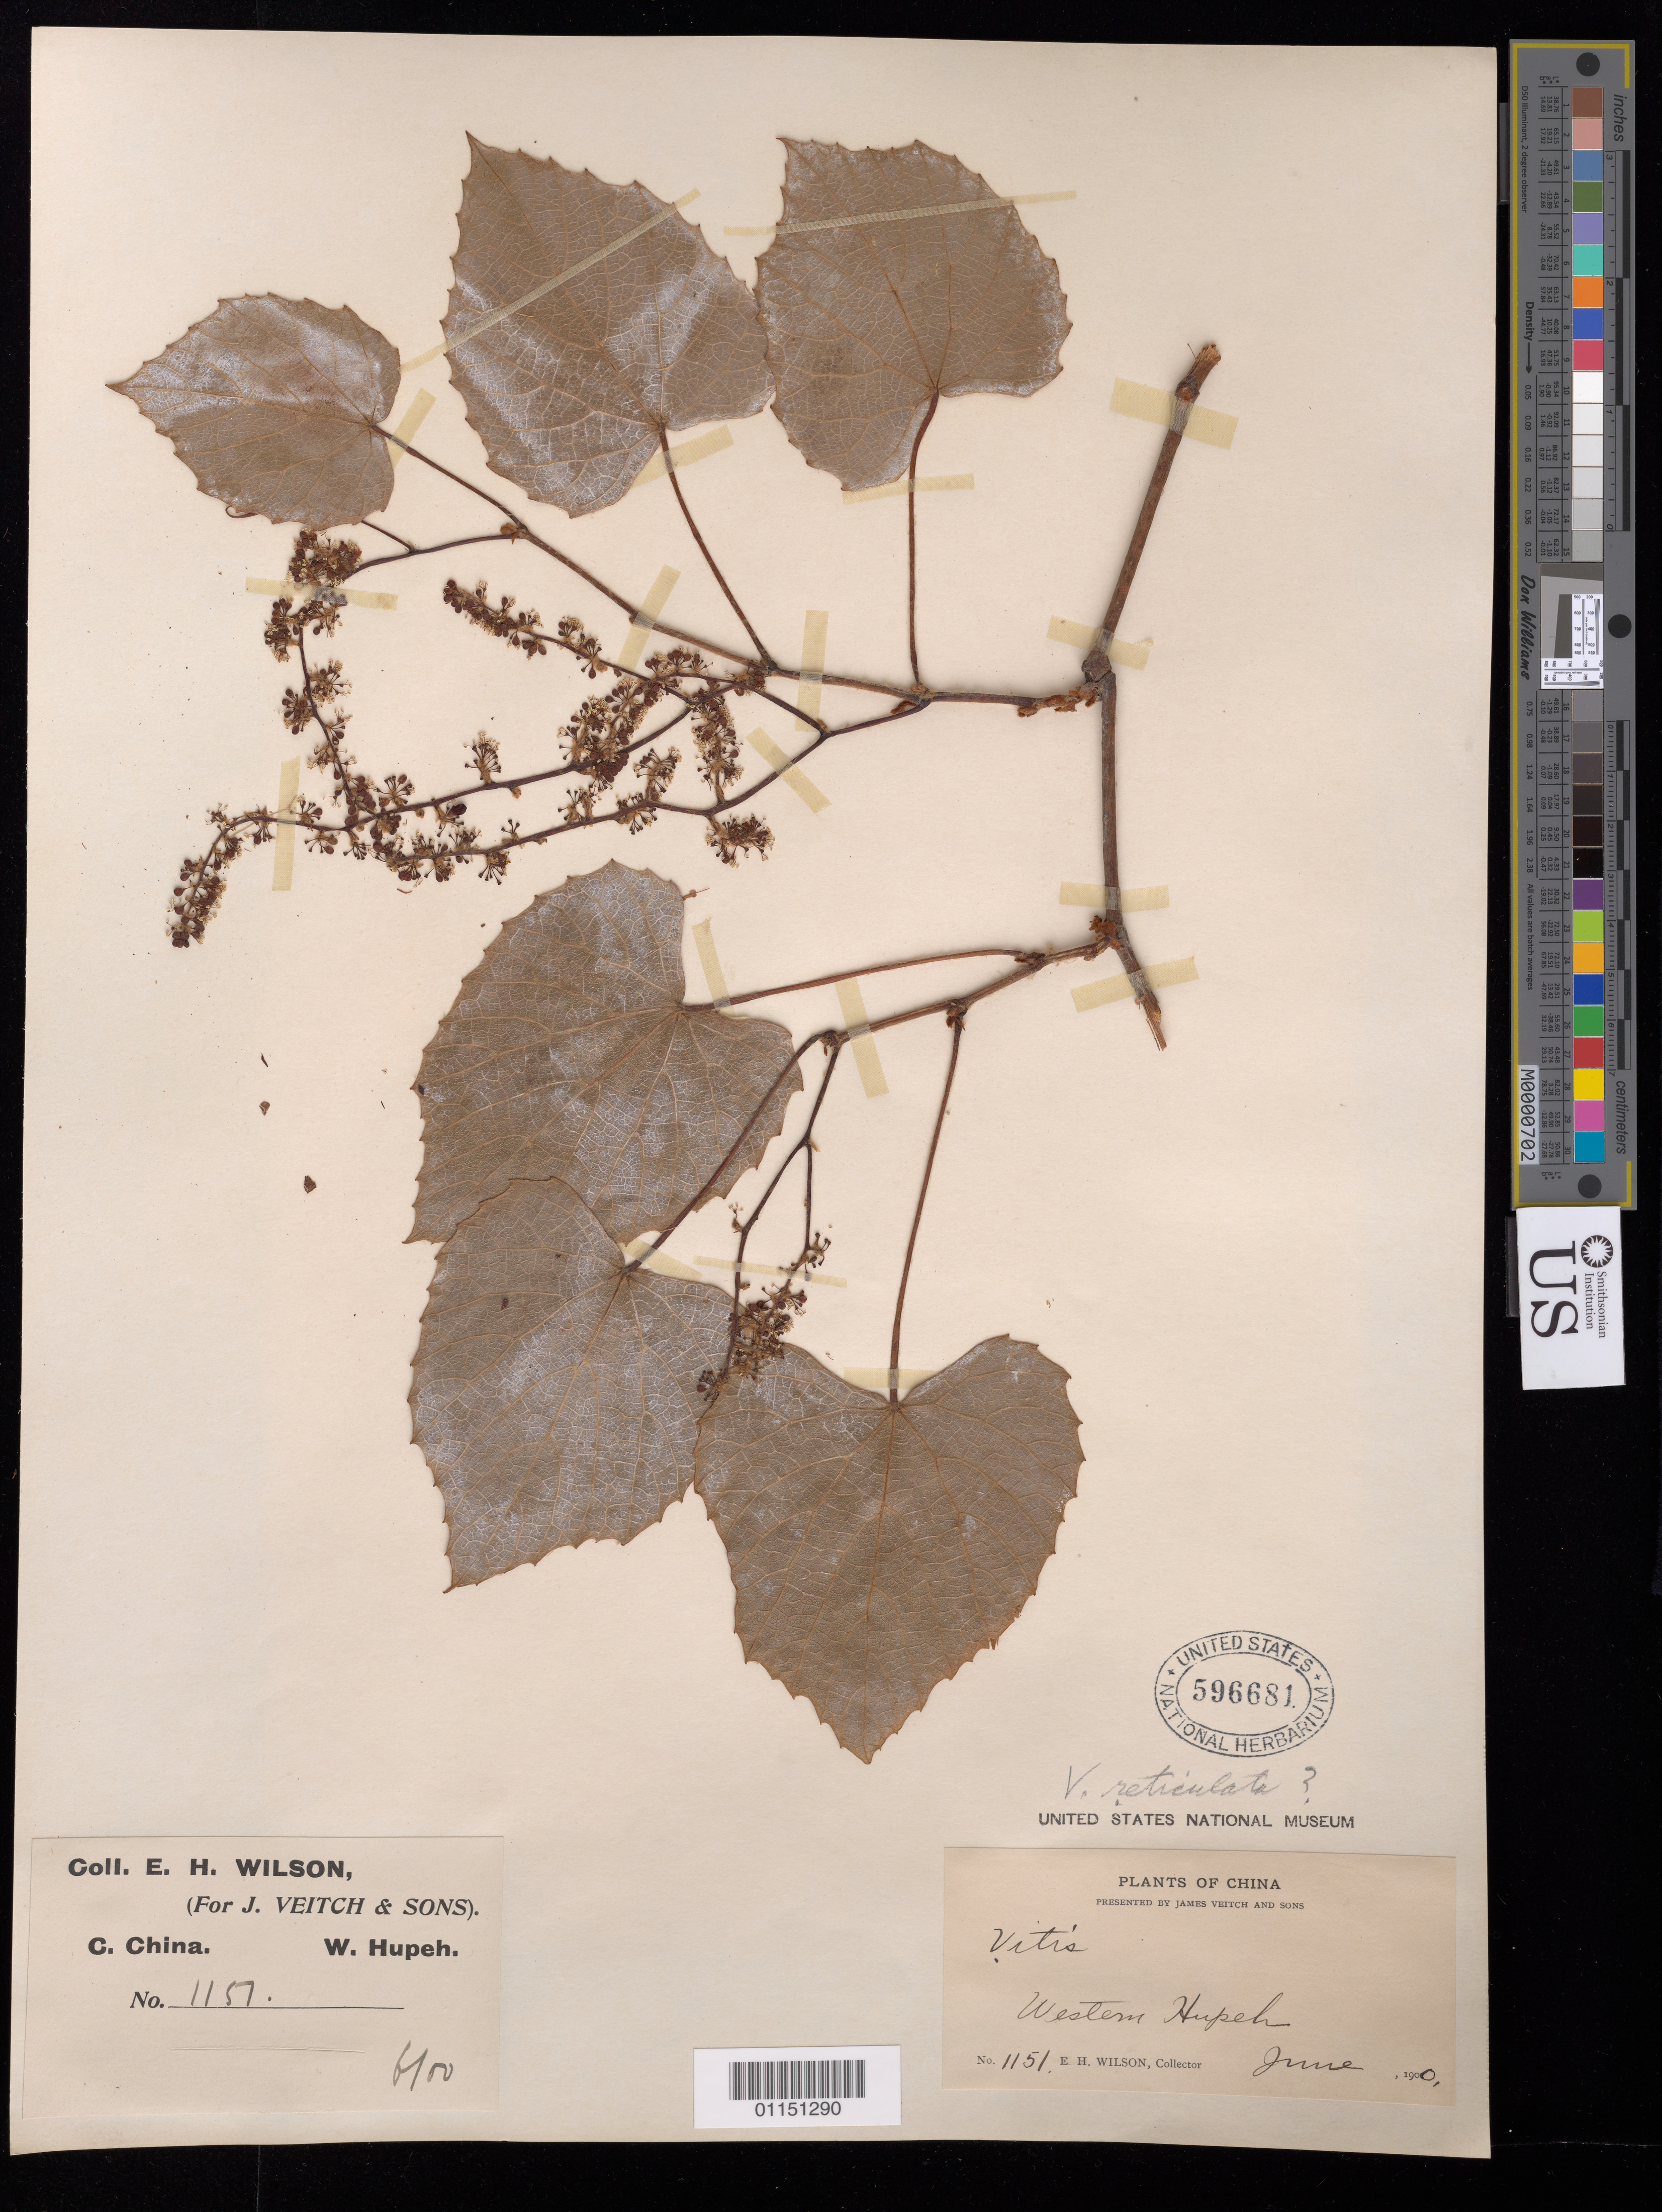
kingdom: Plantae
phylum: Tracheophyta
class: Magnoliopsida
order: Vitales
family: Vitaceae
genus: Vitis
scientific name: Vitis reticulata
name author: M.A. Lawson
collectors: E. H. Wilson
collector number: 1151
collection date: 1900-06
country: China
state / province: Hubei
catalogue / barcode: US 596681